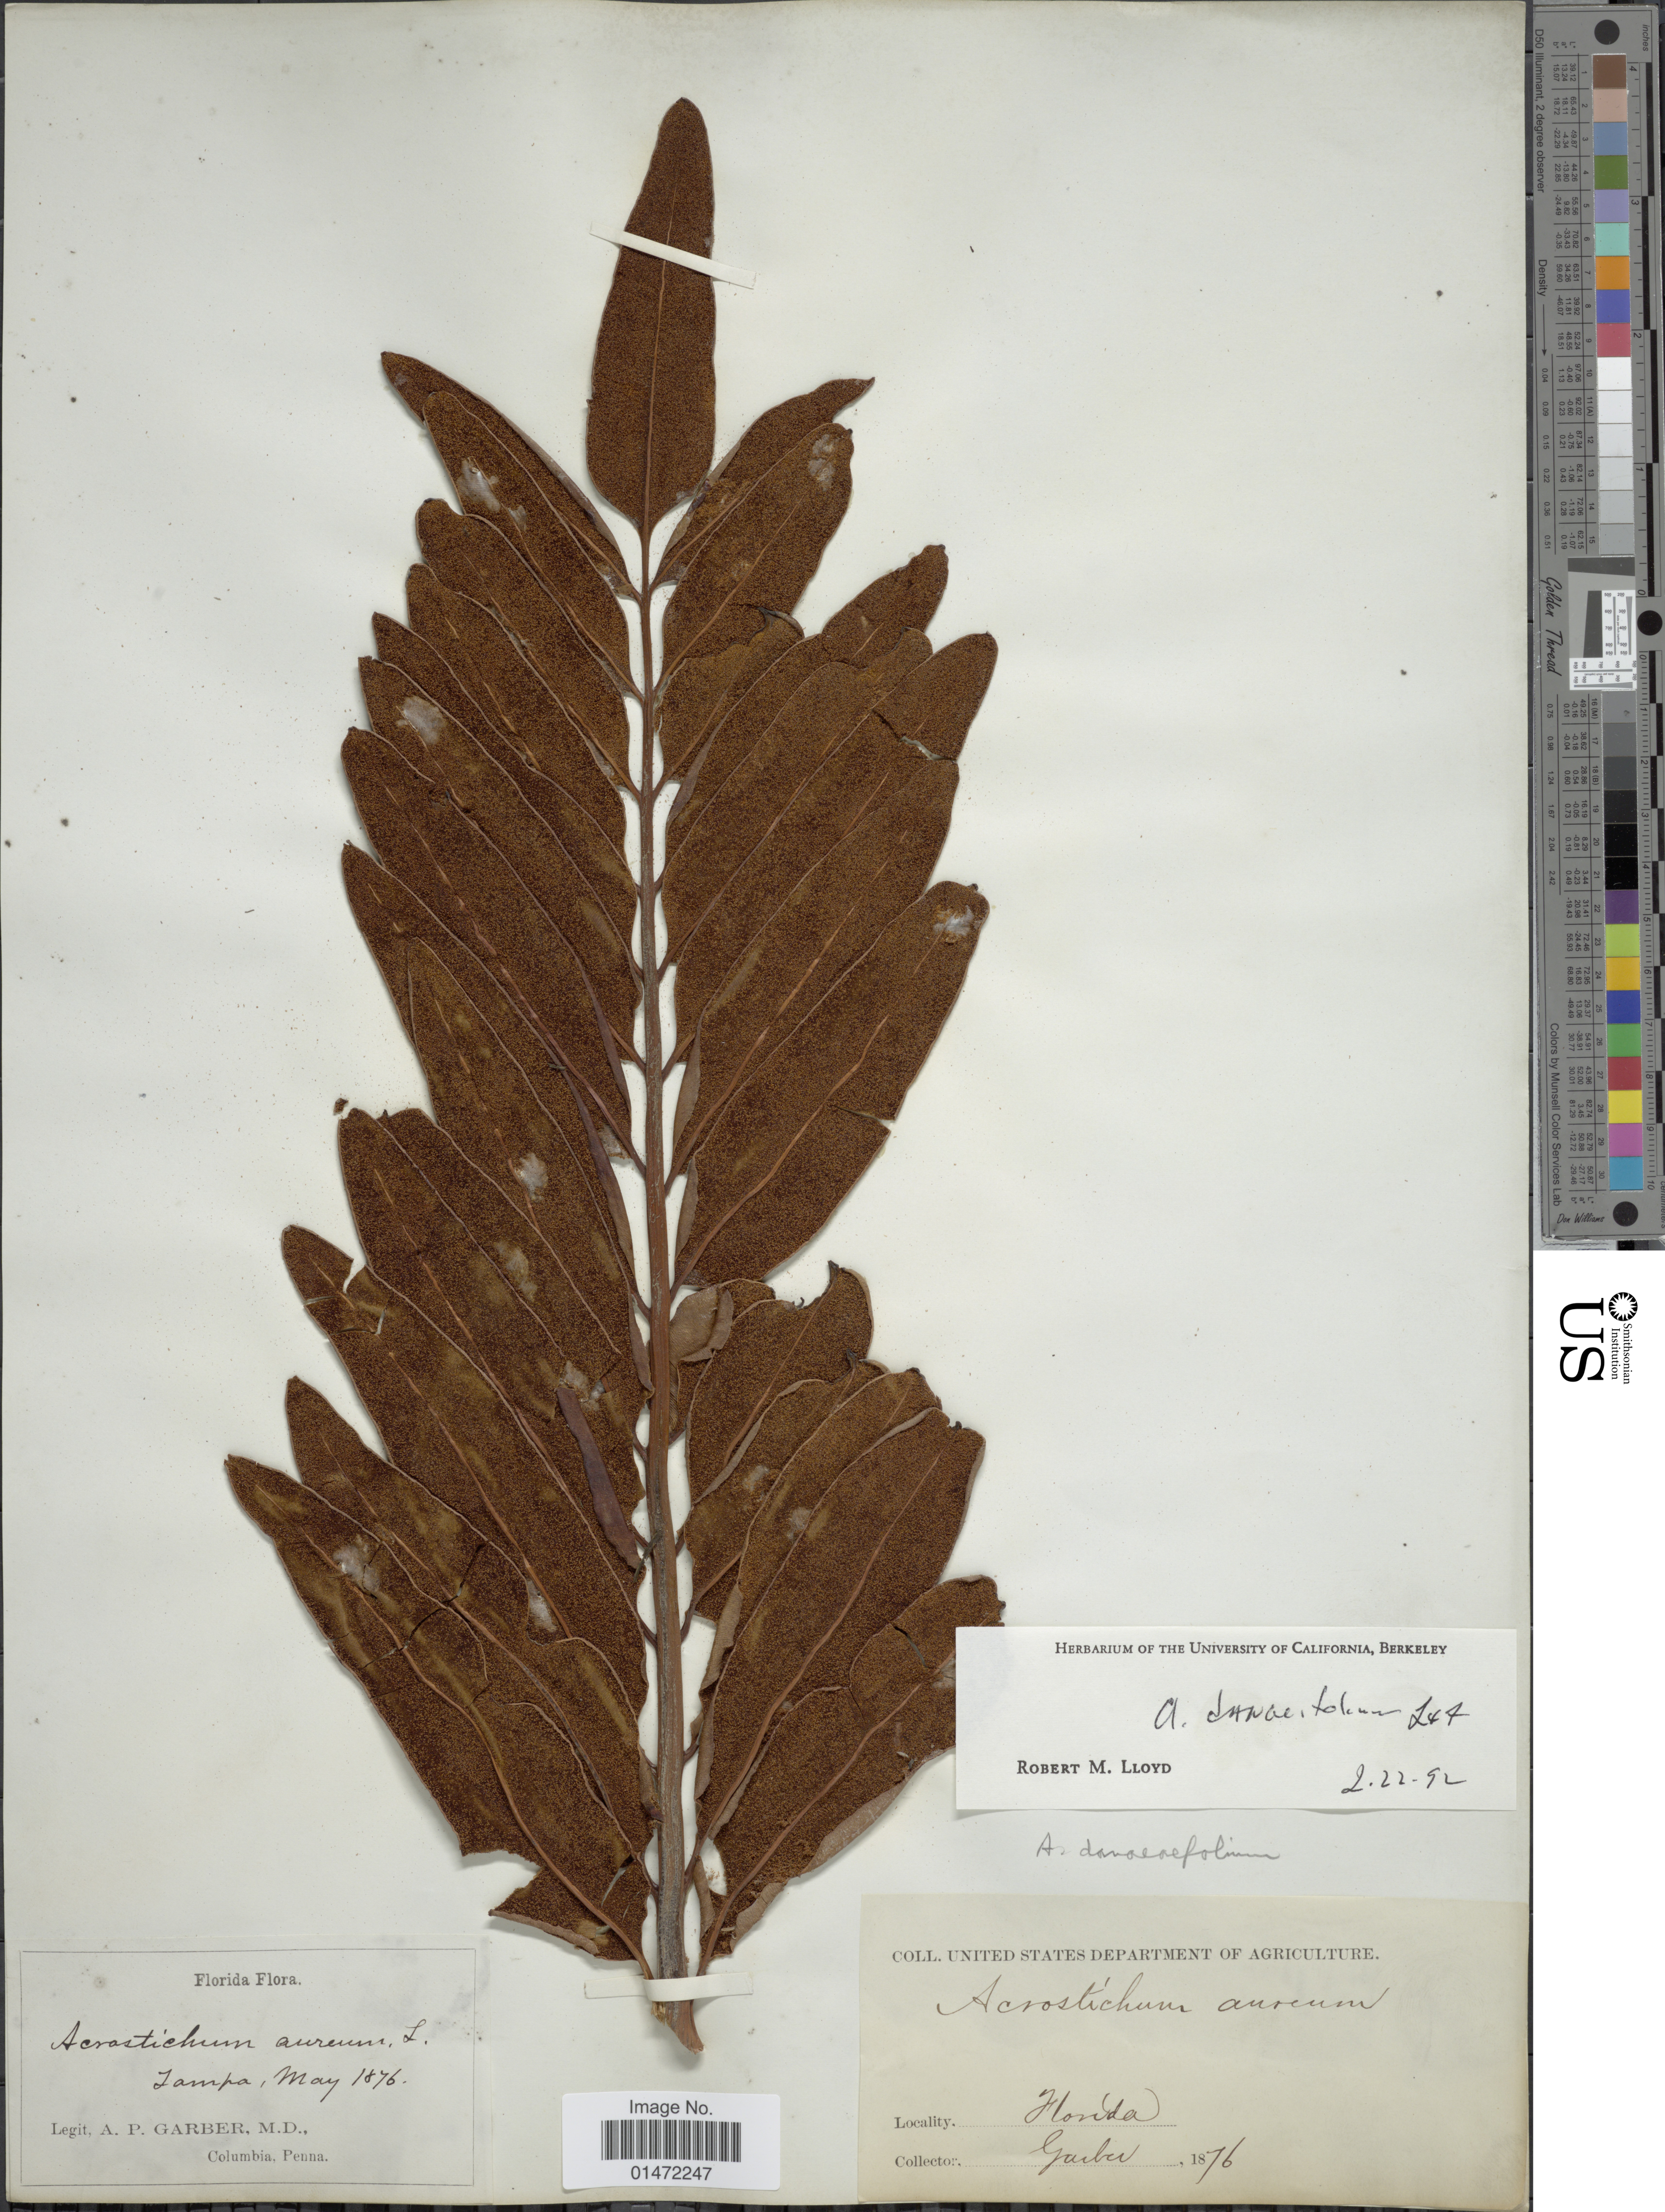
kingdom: Plantae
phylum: Tracheophyta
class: Polypodiopsida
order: Polypodiales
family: Pteridaceae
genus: Acrostichum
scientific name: Acrostichum danaeifolium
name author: Langsd. & Fisch.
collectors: A. P. Garber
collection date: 1876-05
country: United States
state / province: Florida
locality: Tampa